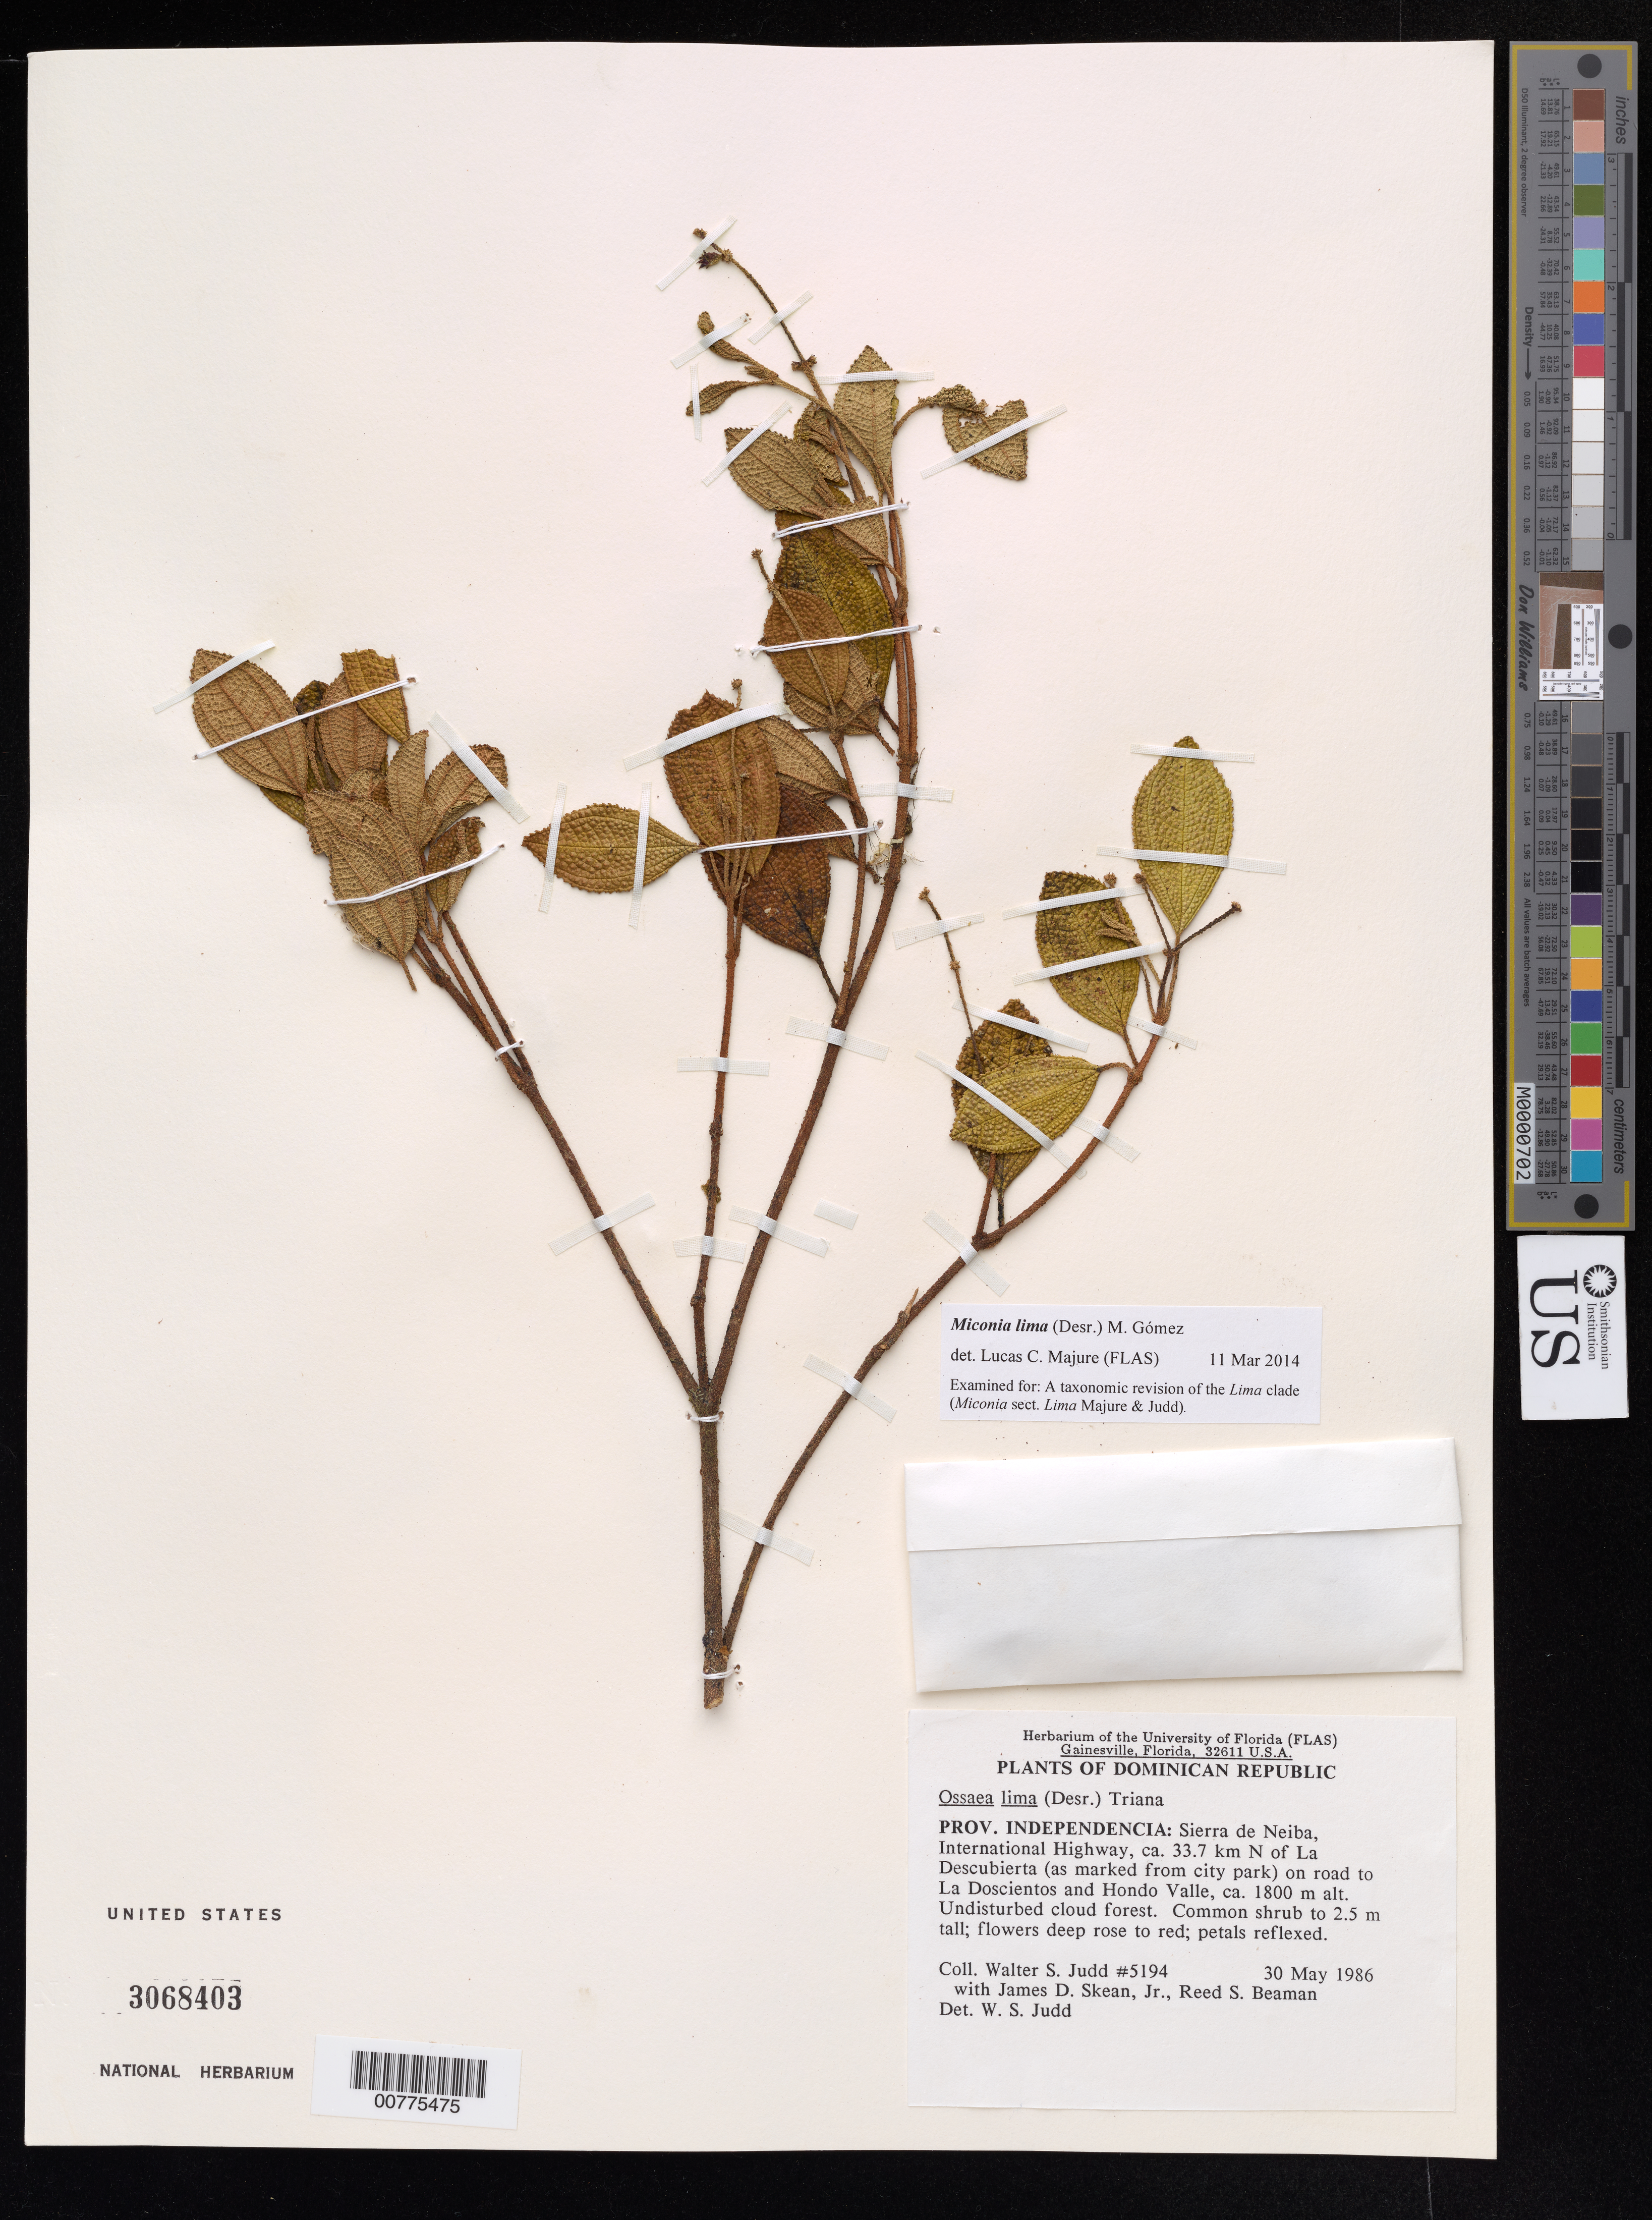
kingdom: Plantae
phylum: Tracheophyta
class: Magnoliopsida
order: Myrtales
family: Melastomataceae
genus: Miconia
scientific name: Miconia lima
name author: M. Gómez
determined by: Majure, Lucas C., (FLAS), University of Florida (UNITED STATES)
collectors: W. S. Judd, J. D. Skean & R. S. Beaman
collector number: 5194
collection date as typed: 30 May 1986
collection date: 1986-05-30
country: Dominican Republic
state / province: Independencia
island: Hispaniola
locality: Sierra de Neiba, International Highway, ca. 33.7 km north of La Descubierta (as marked from city park) on road to La Doscientos and Hondo Valle.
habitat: Undisturbed cloud forest.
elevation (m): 1800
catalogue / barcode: US 3068403